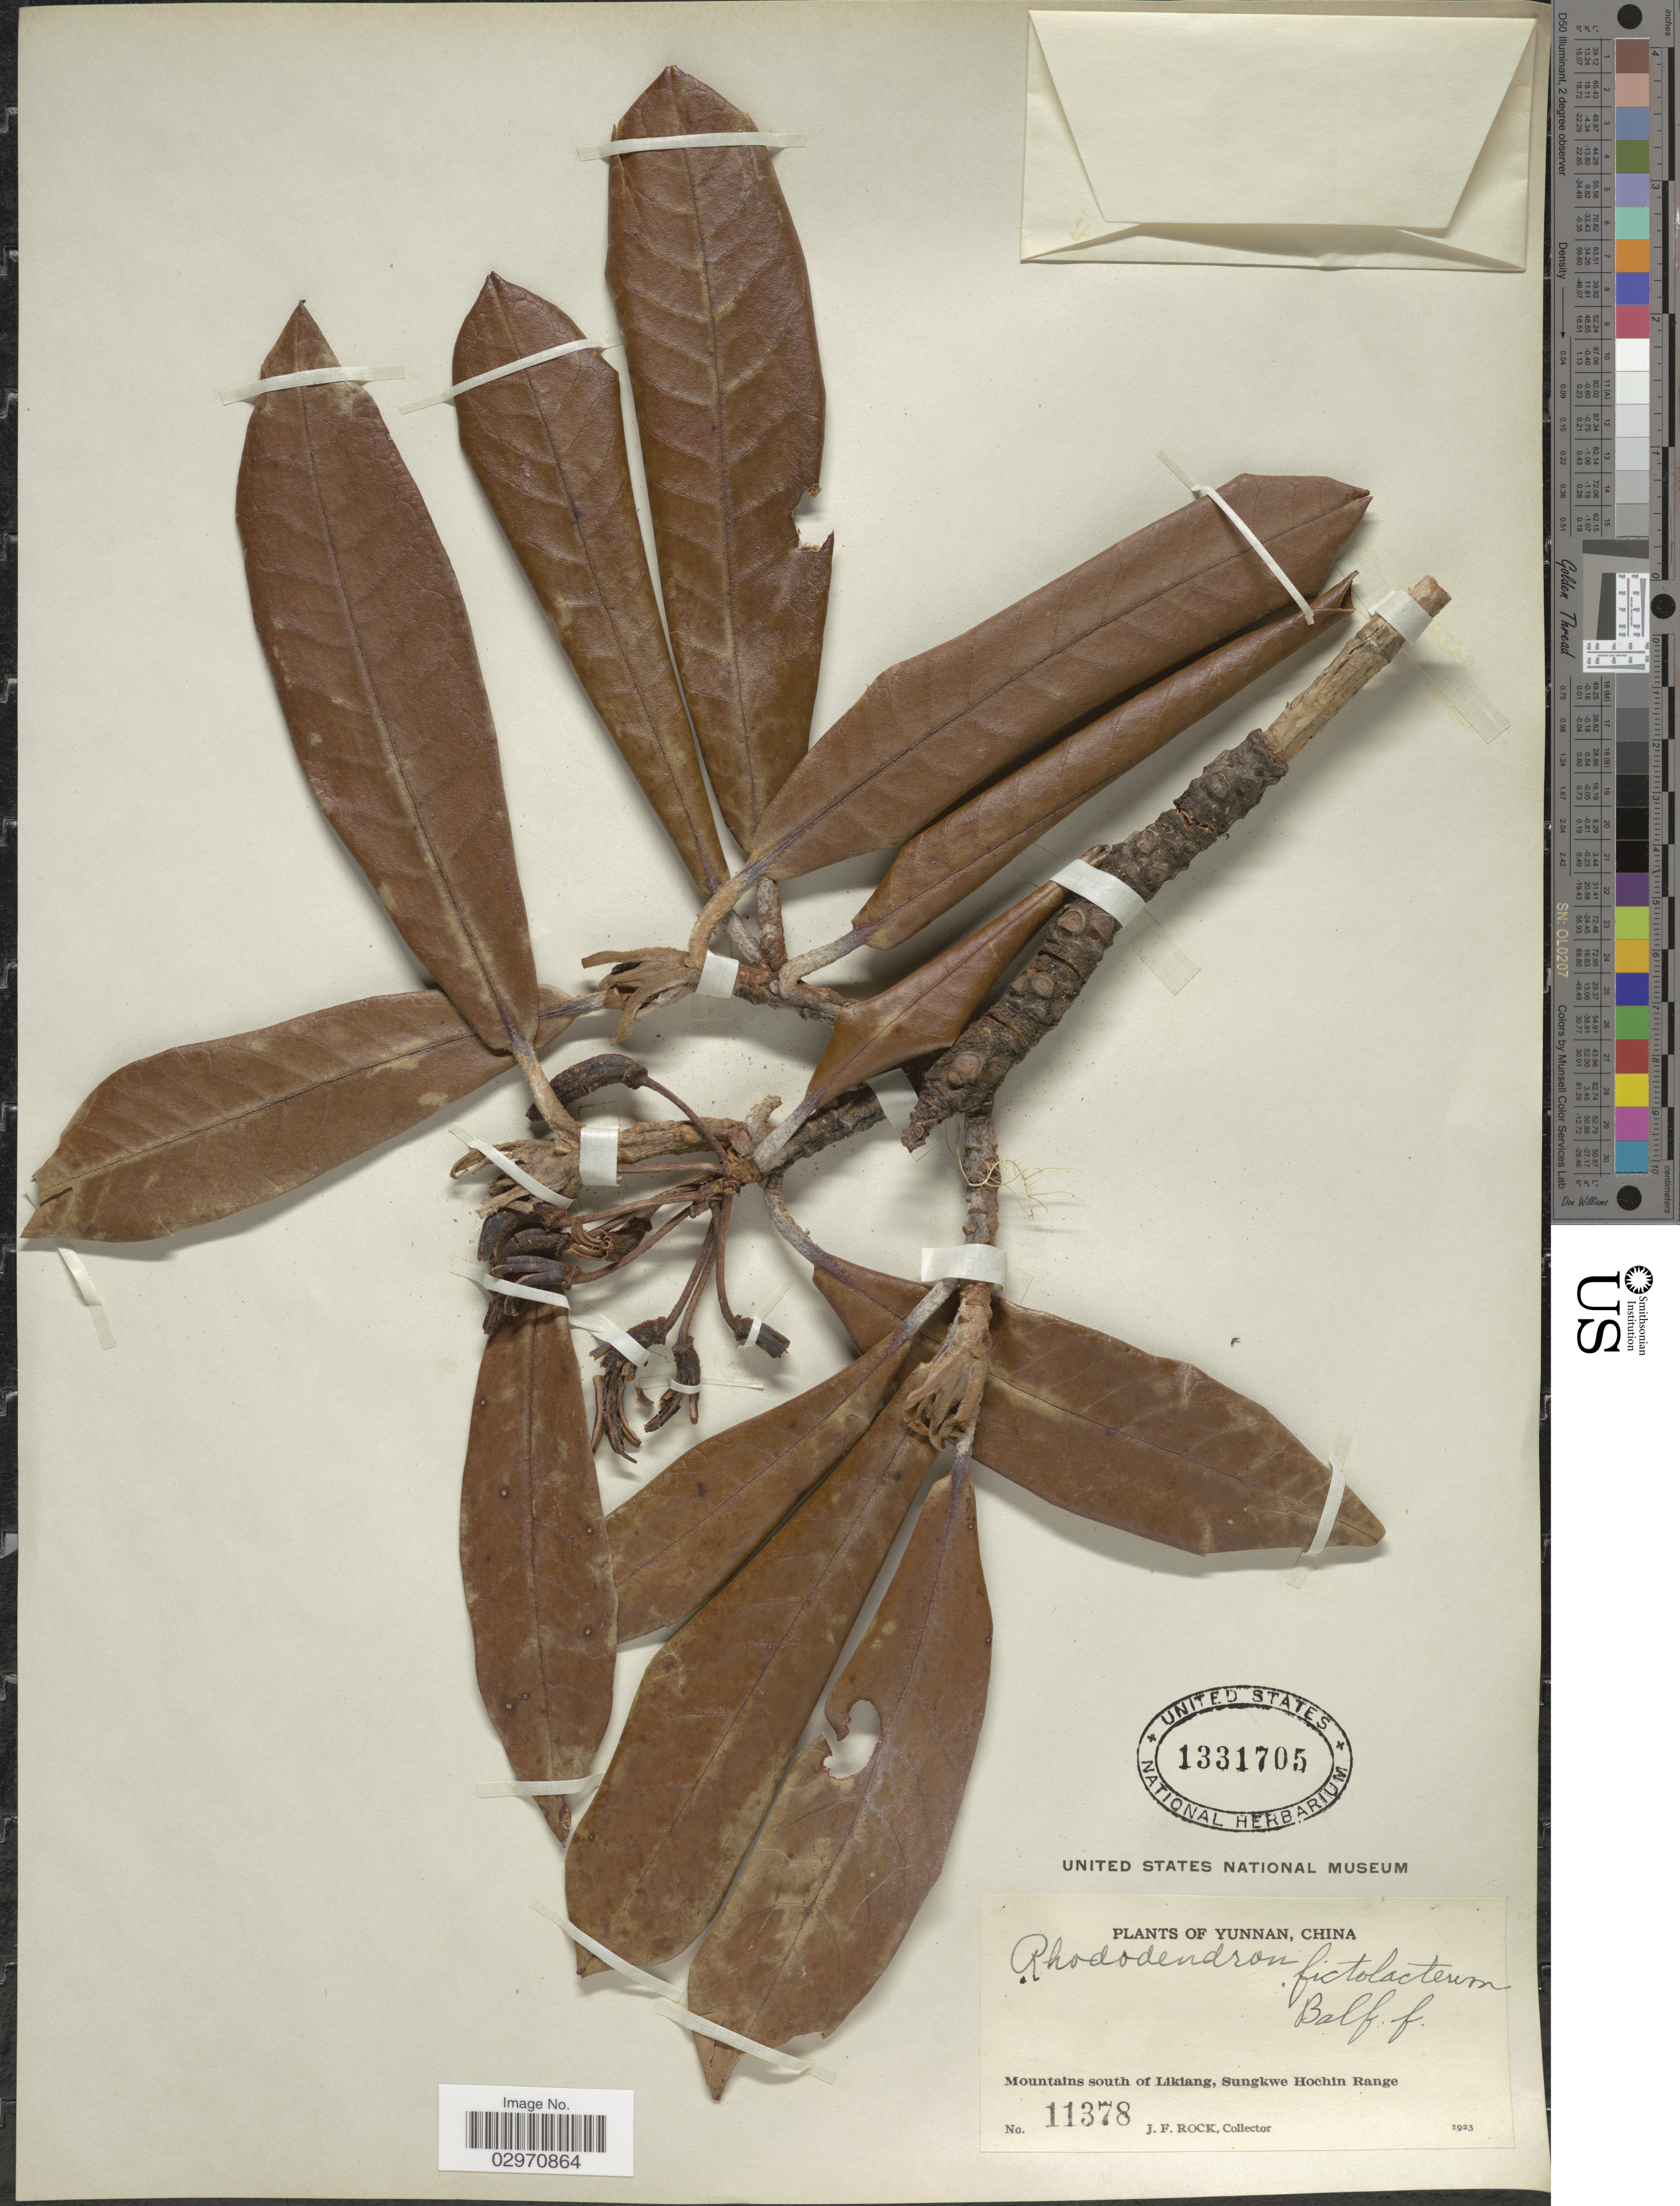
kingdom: Plantae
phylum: Tracheophyta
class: Magnoliopsida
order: Ericales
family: Ericaceae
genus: Rhododendron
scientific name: Rhododendron fictolacteum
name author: Balf. f.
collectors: J. Rock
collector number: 11378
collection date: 1923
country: China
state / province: Yunnan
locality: Mountains south of Likiang, Sungkwe Hochin Range.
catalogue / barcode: US 1331705